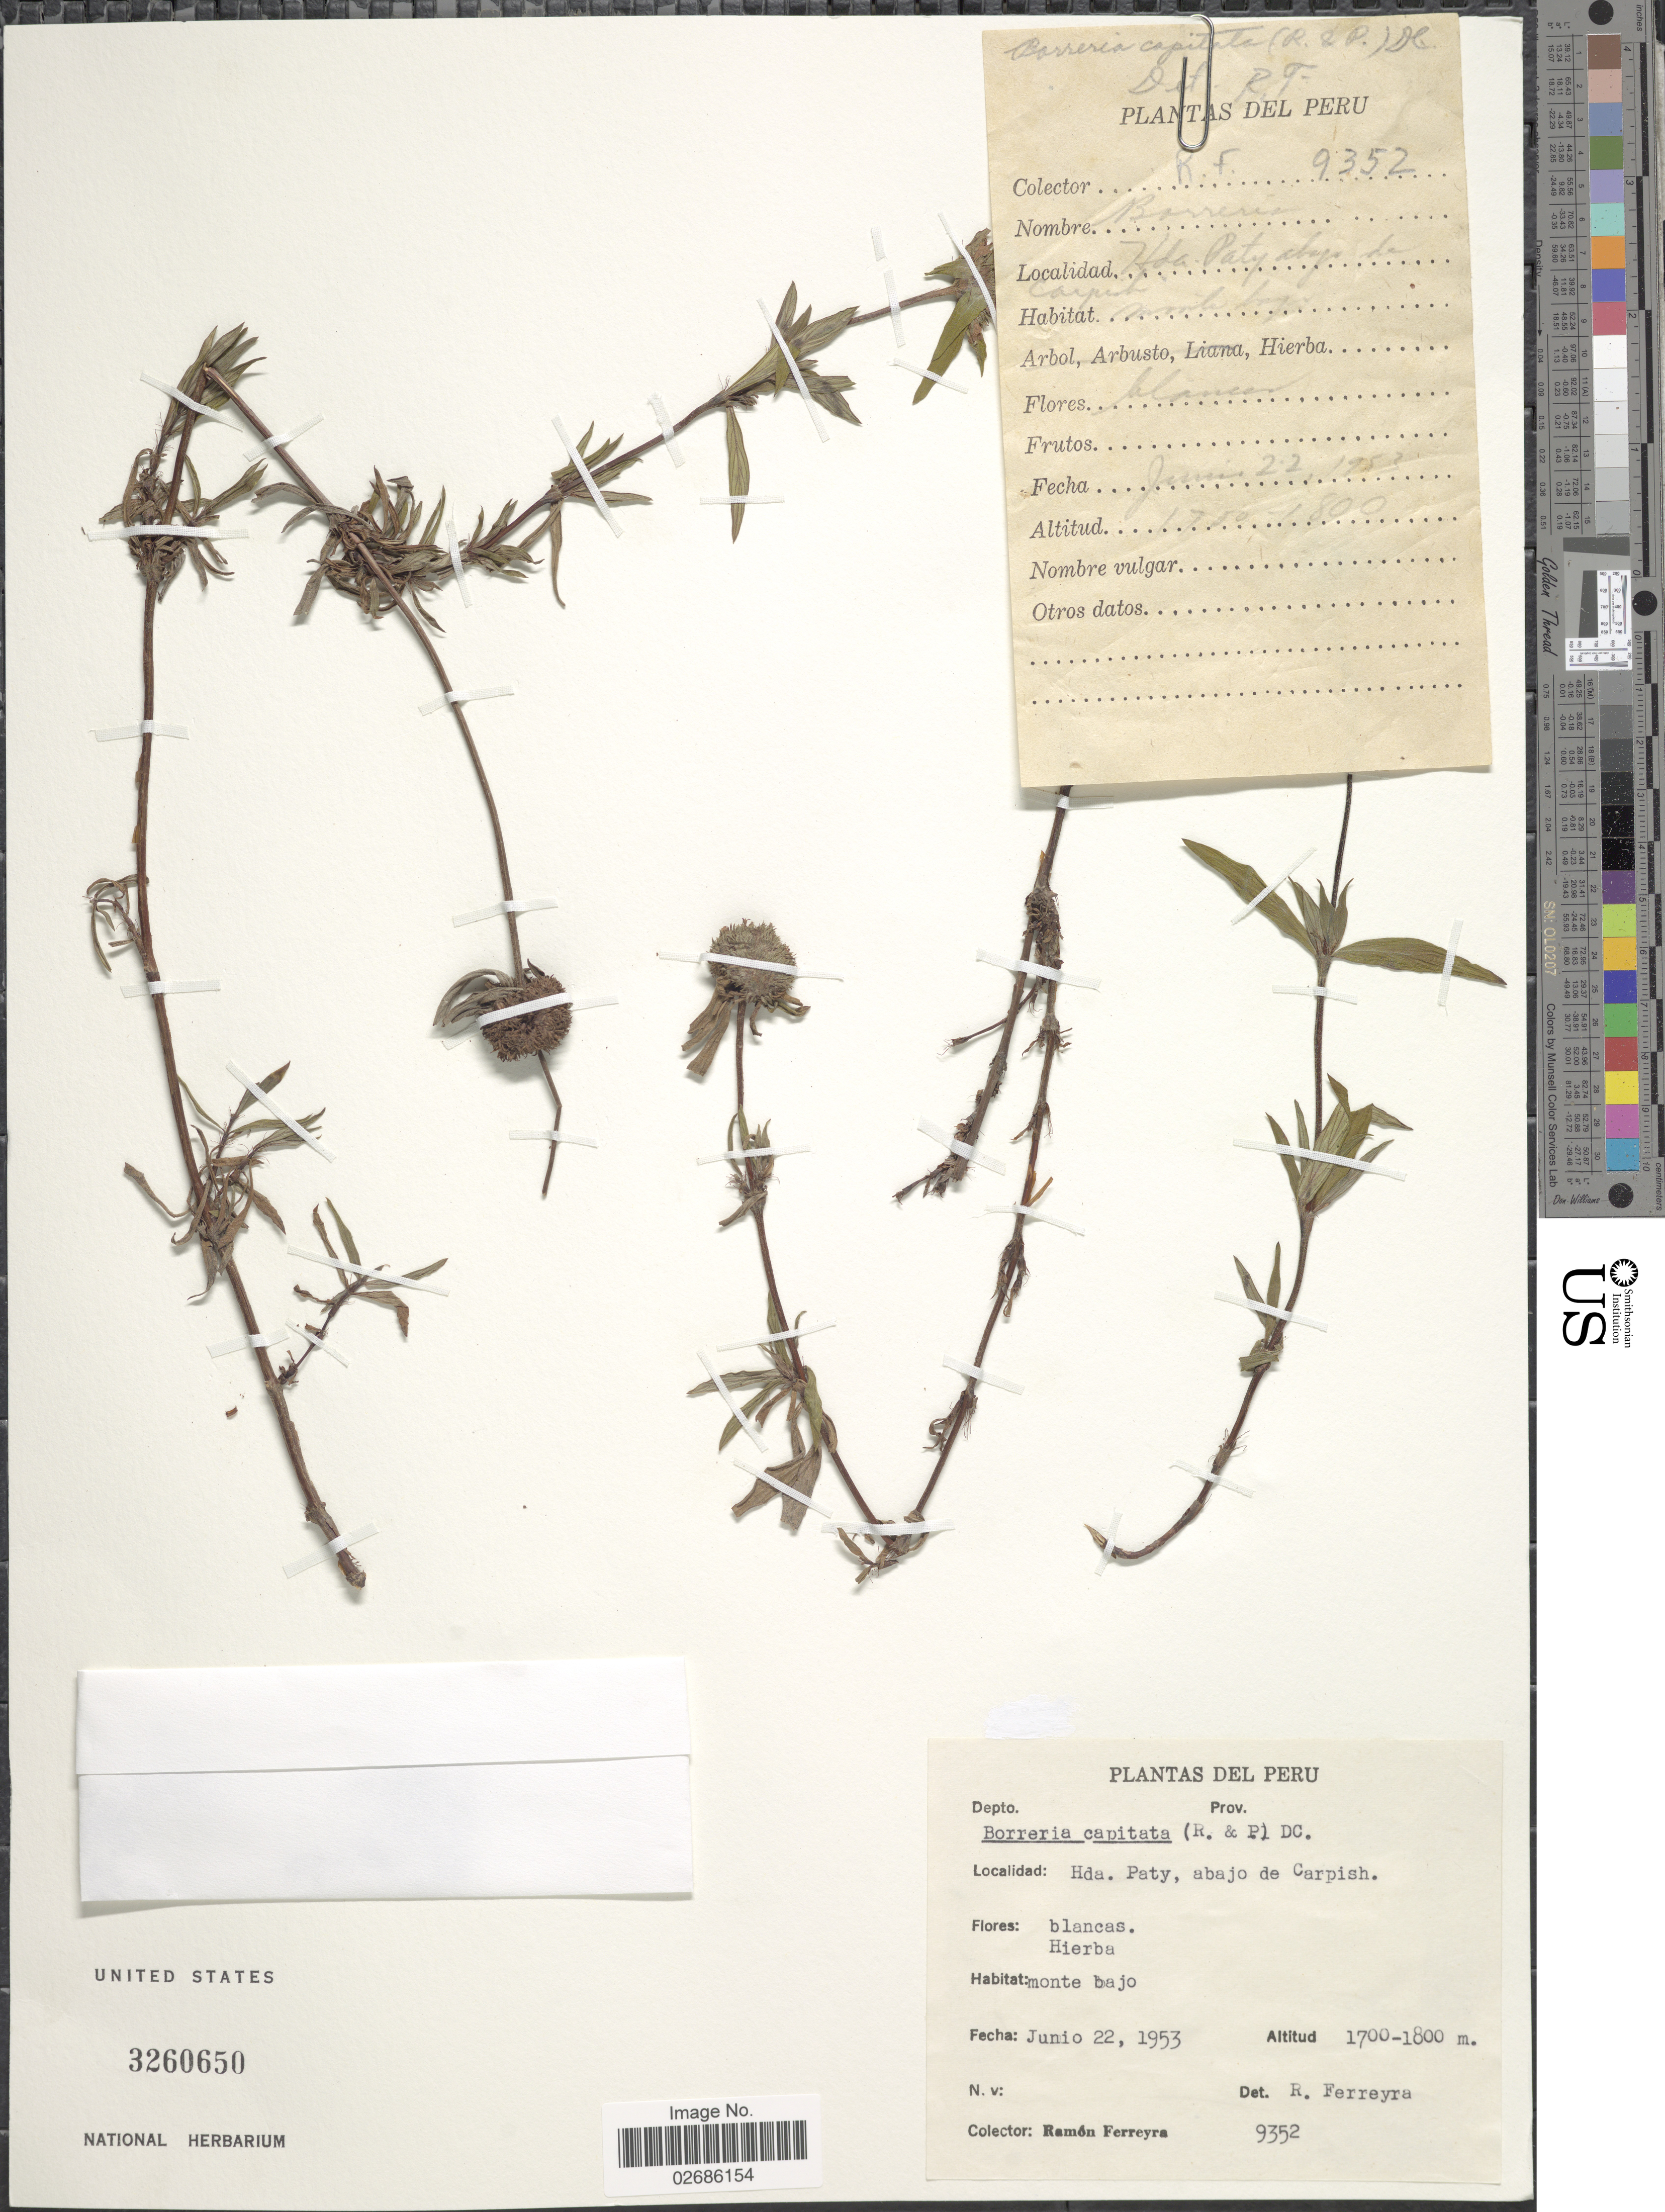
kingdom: Plantae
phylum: Tracheophyta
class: Magnoliopsida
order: Gentianales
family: Rubiaceae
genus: Borreria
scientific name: Borreria capitata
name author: (Ruiz & Pav.) DC.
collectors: R. A. Ferreyra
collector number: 9352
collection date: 1953-06-22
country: Peru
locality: Hda. Paty, abajo de Carpish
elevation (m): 1700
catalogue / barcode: US 3260650